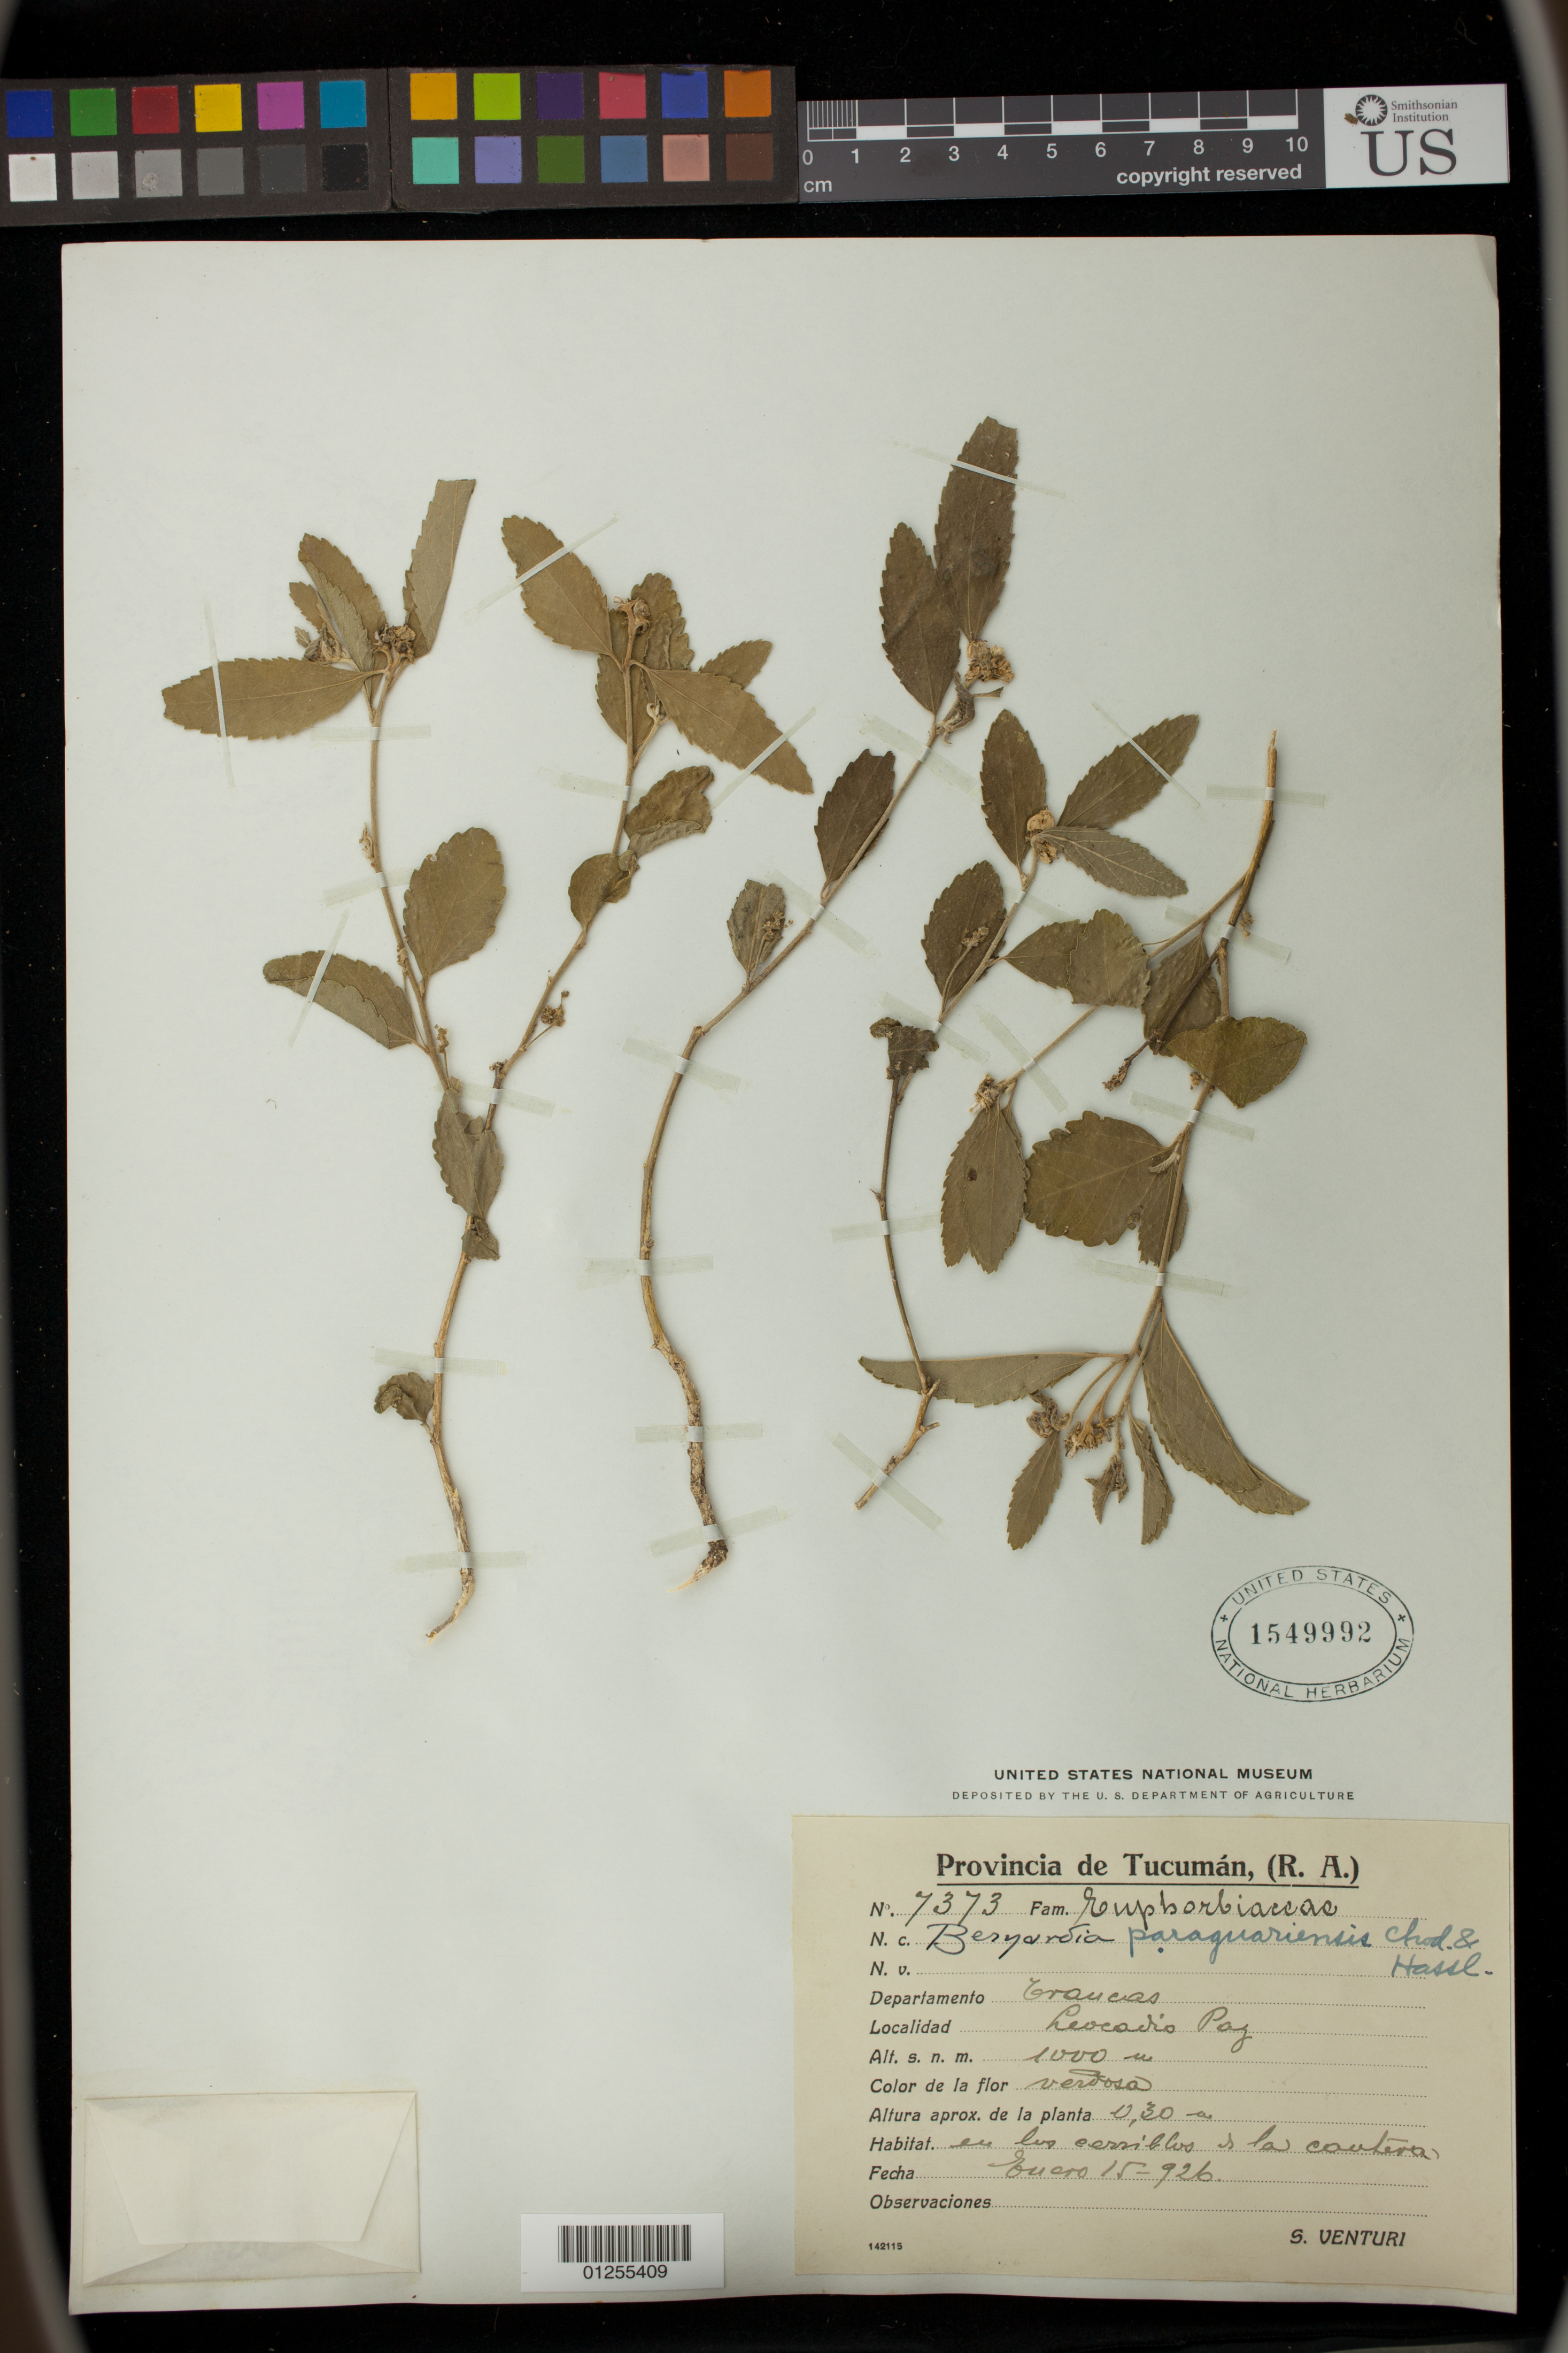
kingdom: Plantae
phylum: Tracheophyta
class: Magnoliopsida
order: Malpighiales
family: Euphorbiaceae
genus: Bernardia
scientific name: Bernardia paraguariensis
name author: Chodat & Hassl.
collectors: S. Venturi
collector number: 142115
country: Argentina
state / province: Jujuy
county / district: Tumbaya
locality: Volcan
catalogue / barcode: US 1549992